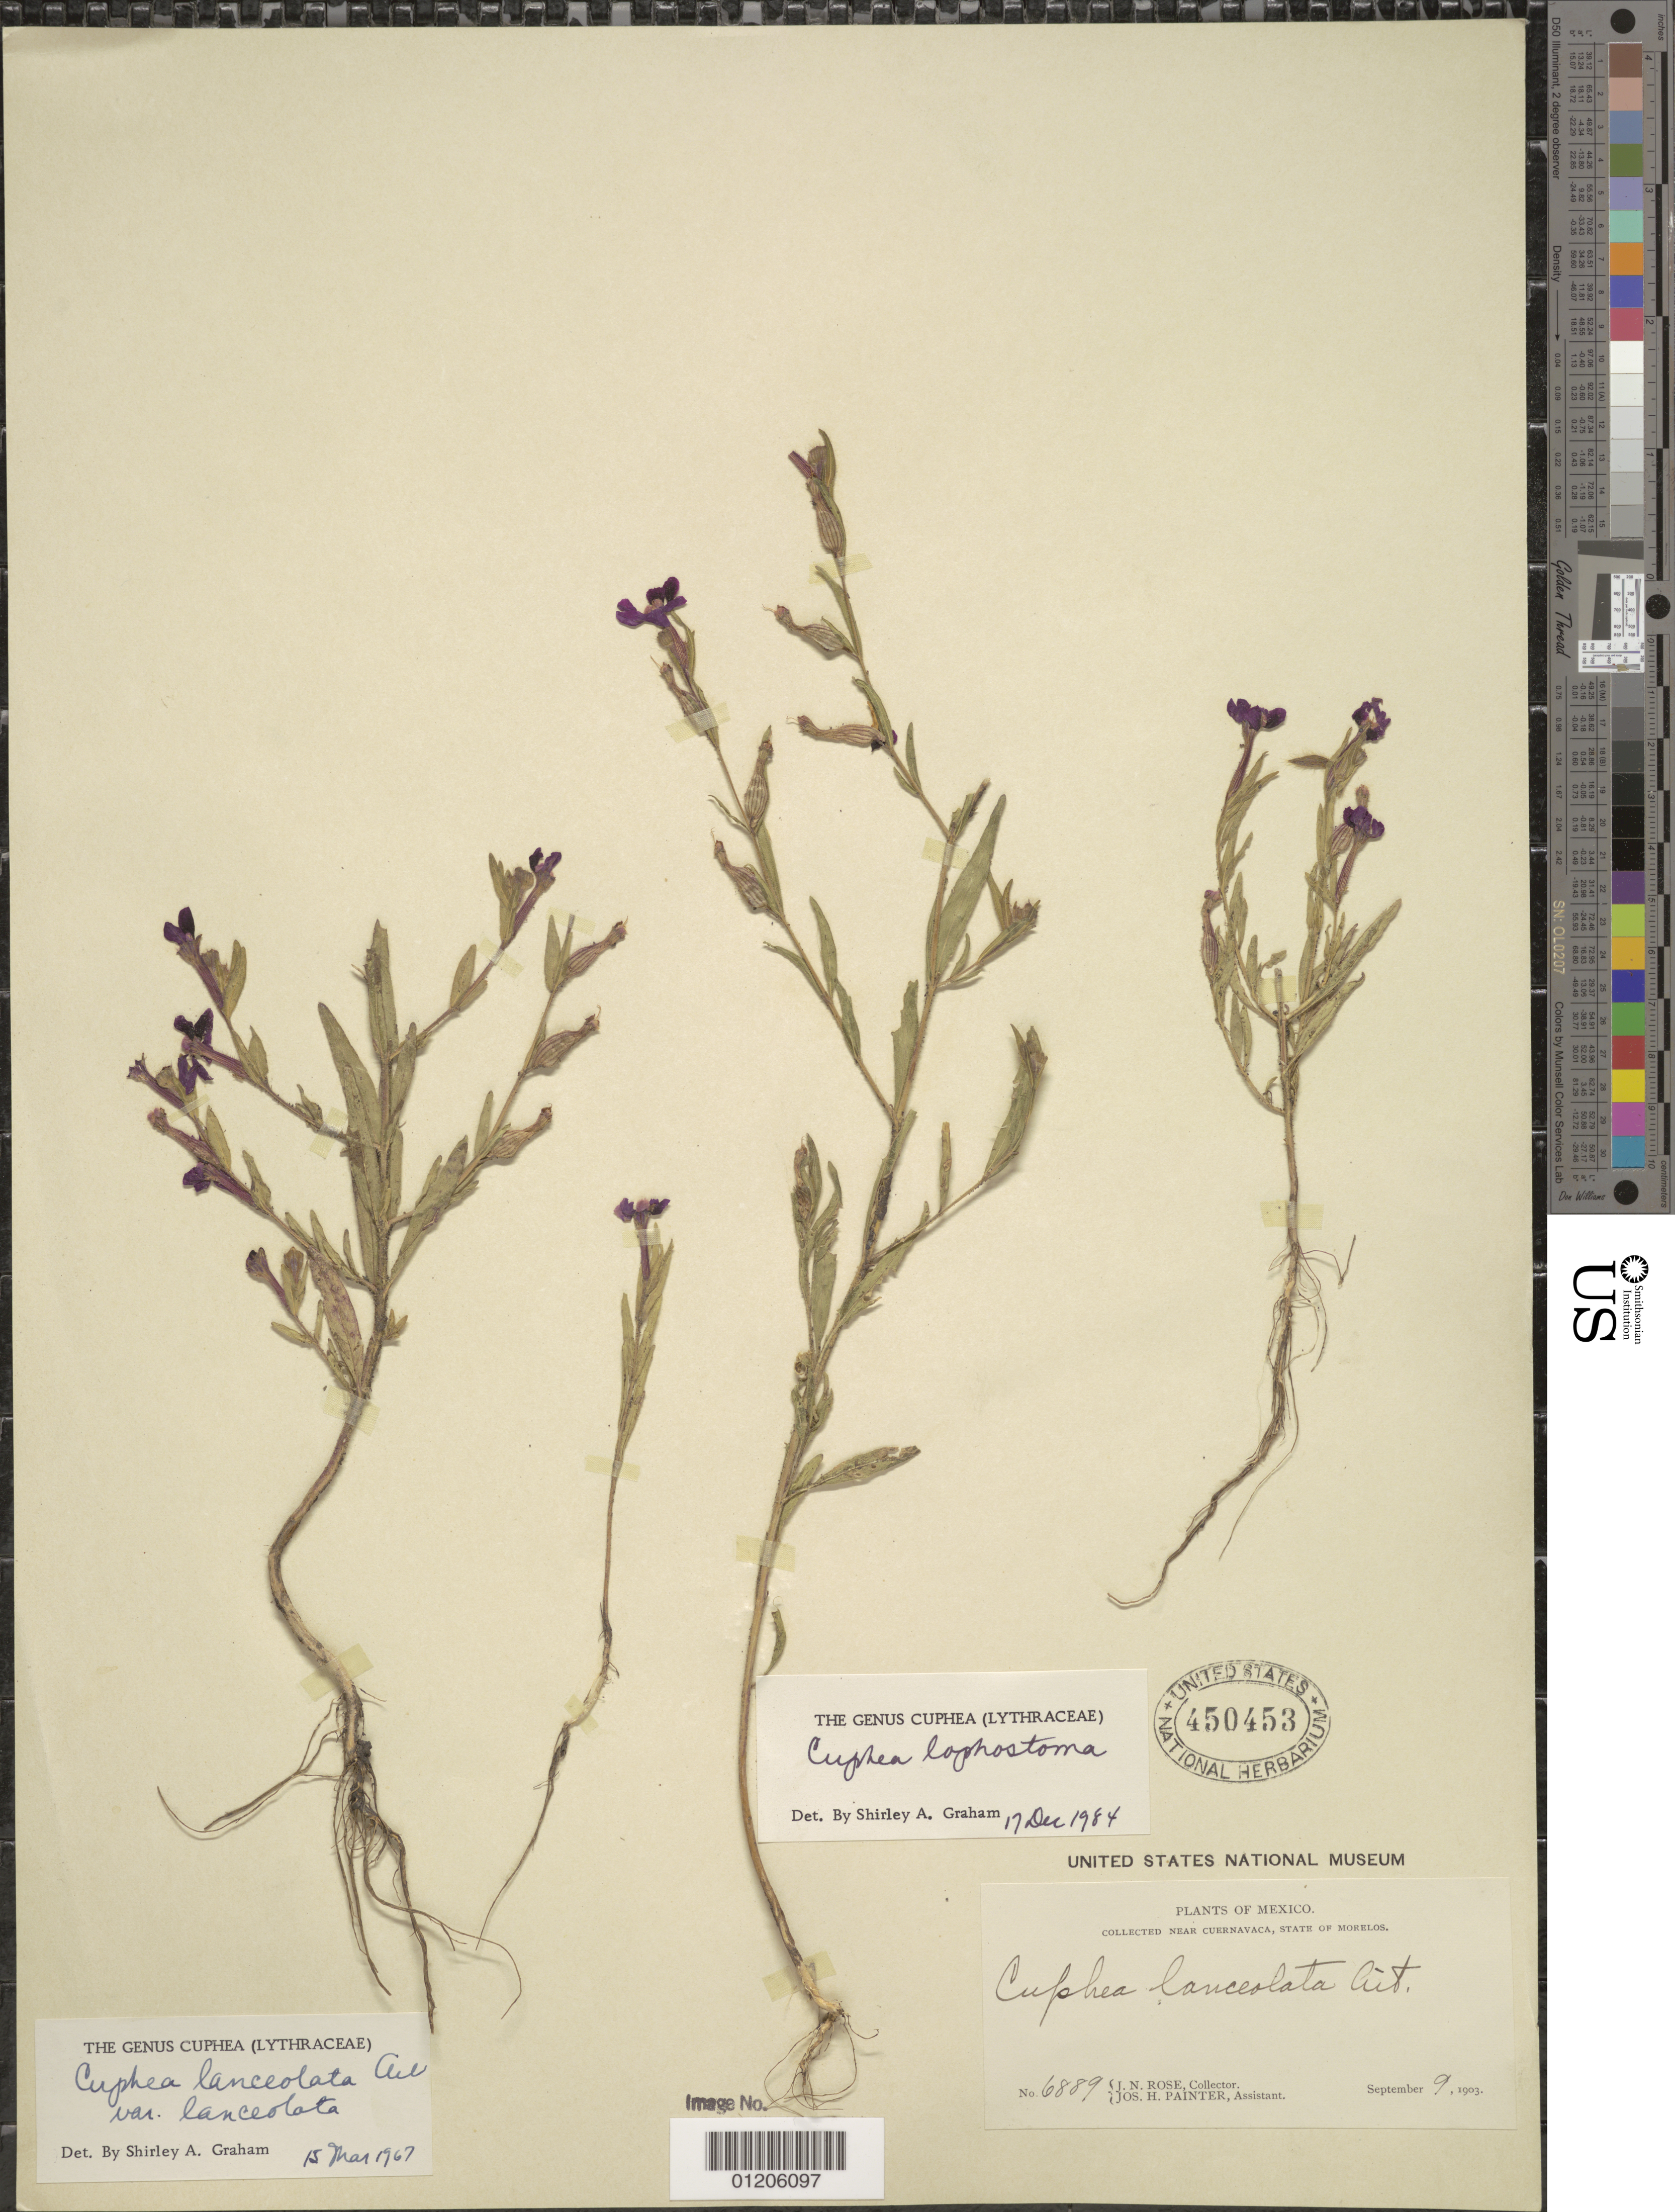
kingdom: Plantae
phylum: Tracheophyta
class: Magnoliopsida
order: Myrtales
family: Lythraceae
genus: Cuphea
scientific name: Cuphea lophostoma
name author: Koehne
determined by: Graham, S.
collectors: J. N. Rose & J. H. Painter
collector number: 6889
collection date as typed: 09 Sep 1903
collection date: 1903-09-09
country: Mexico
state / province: Morelos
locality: Near Cuernavaca.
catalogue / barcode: US 450453